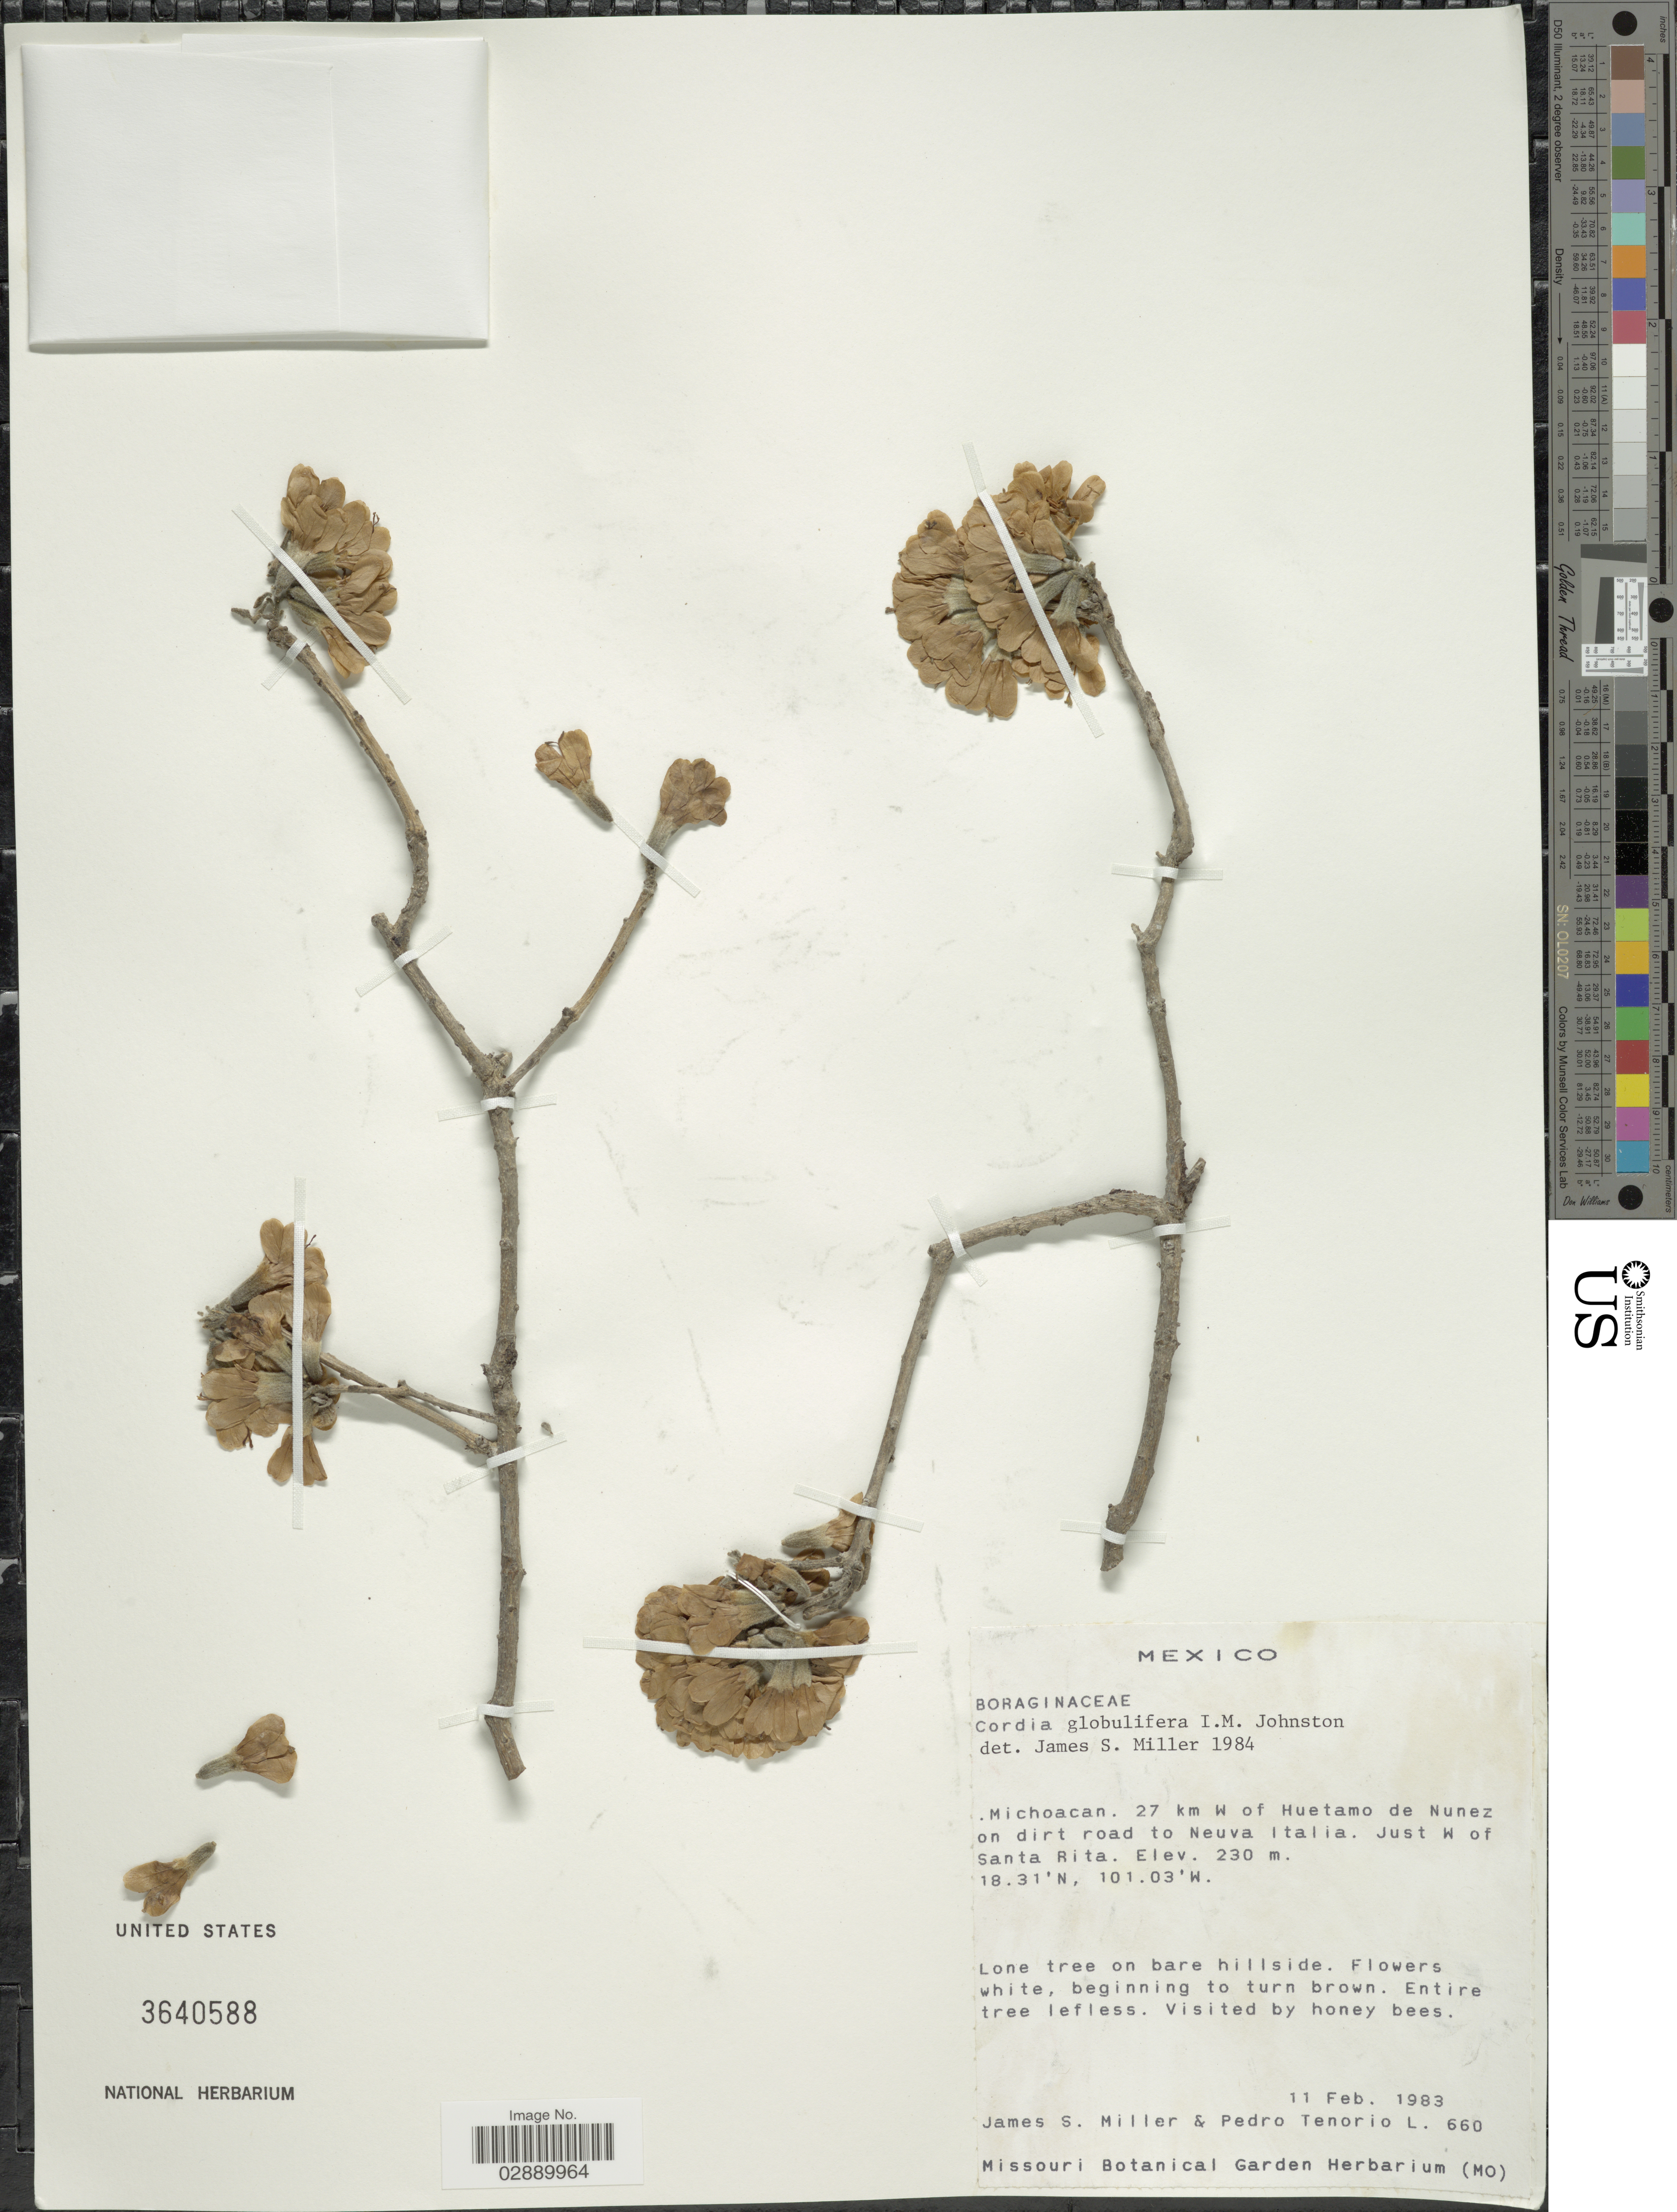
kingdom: Plantae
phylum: Tracheophyta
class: Magnoliopsida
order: Boraginales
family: Cordiaceae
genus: Cordia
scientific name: Cordia globulifera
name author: I.M. Johnst.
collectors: J. S. Miller & P. Tenorio L.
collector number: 660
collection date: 1983-02-11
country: Mexico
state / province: Michoacán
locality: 27 km W of Huetamo de Nunez on dirt road to Nueva Italia. Just W of Santa Rita.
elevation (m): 230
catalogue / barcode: US 3640588